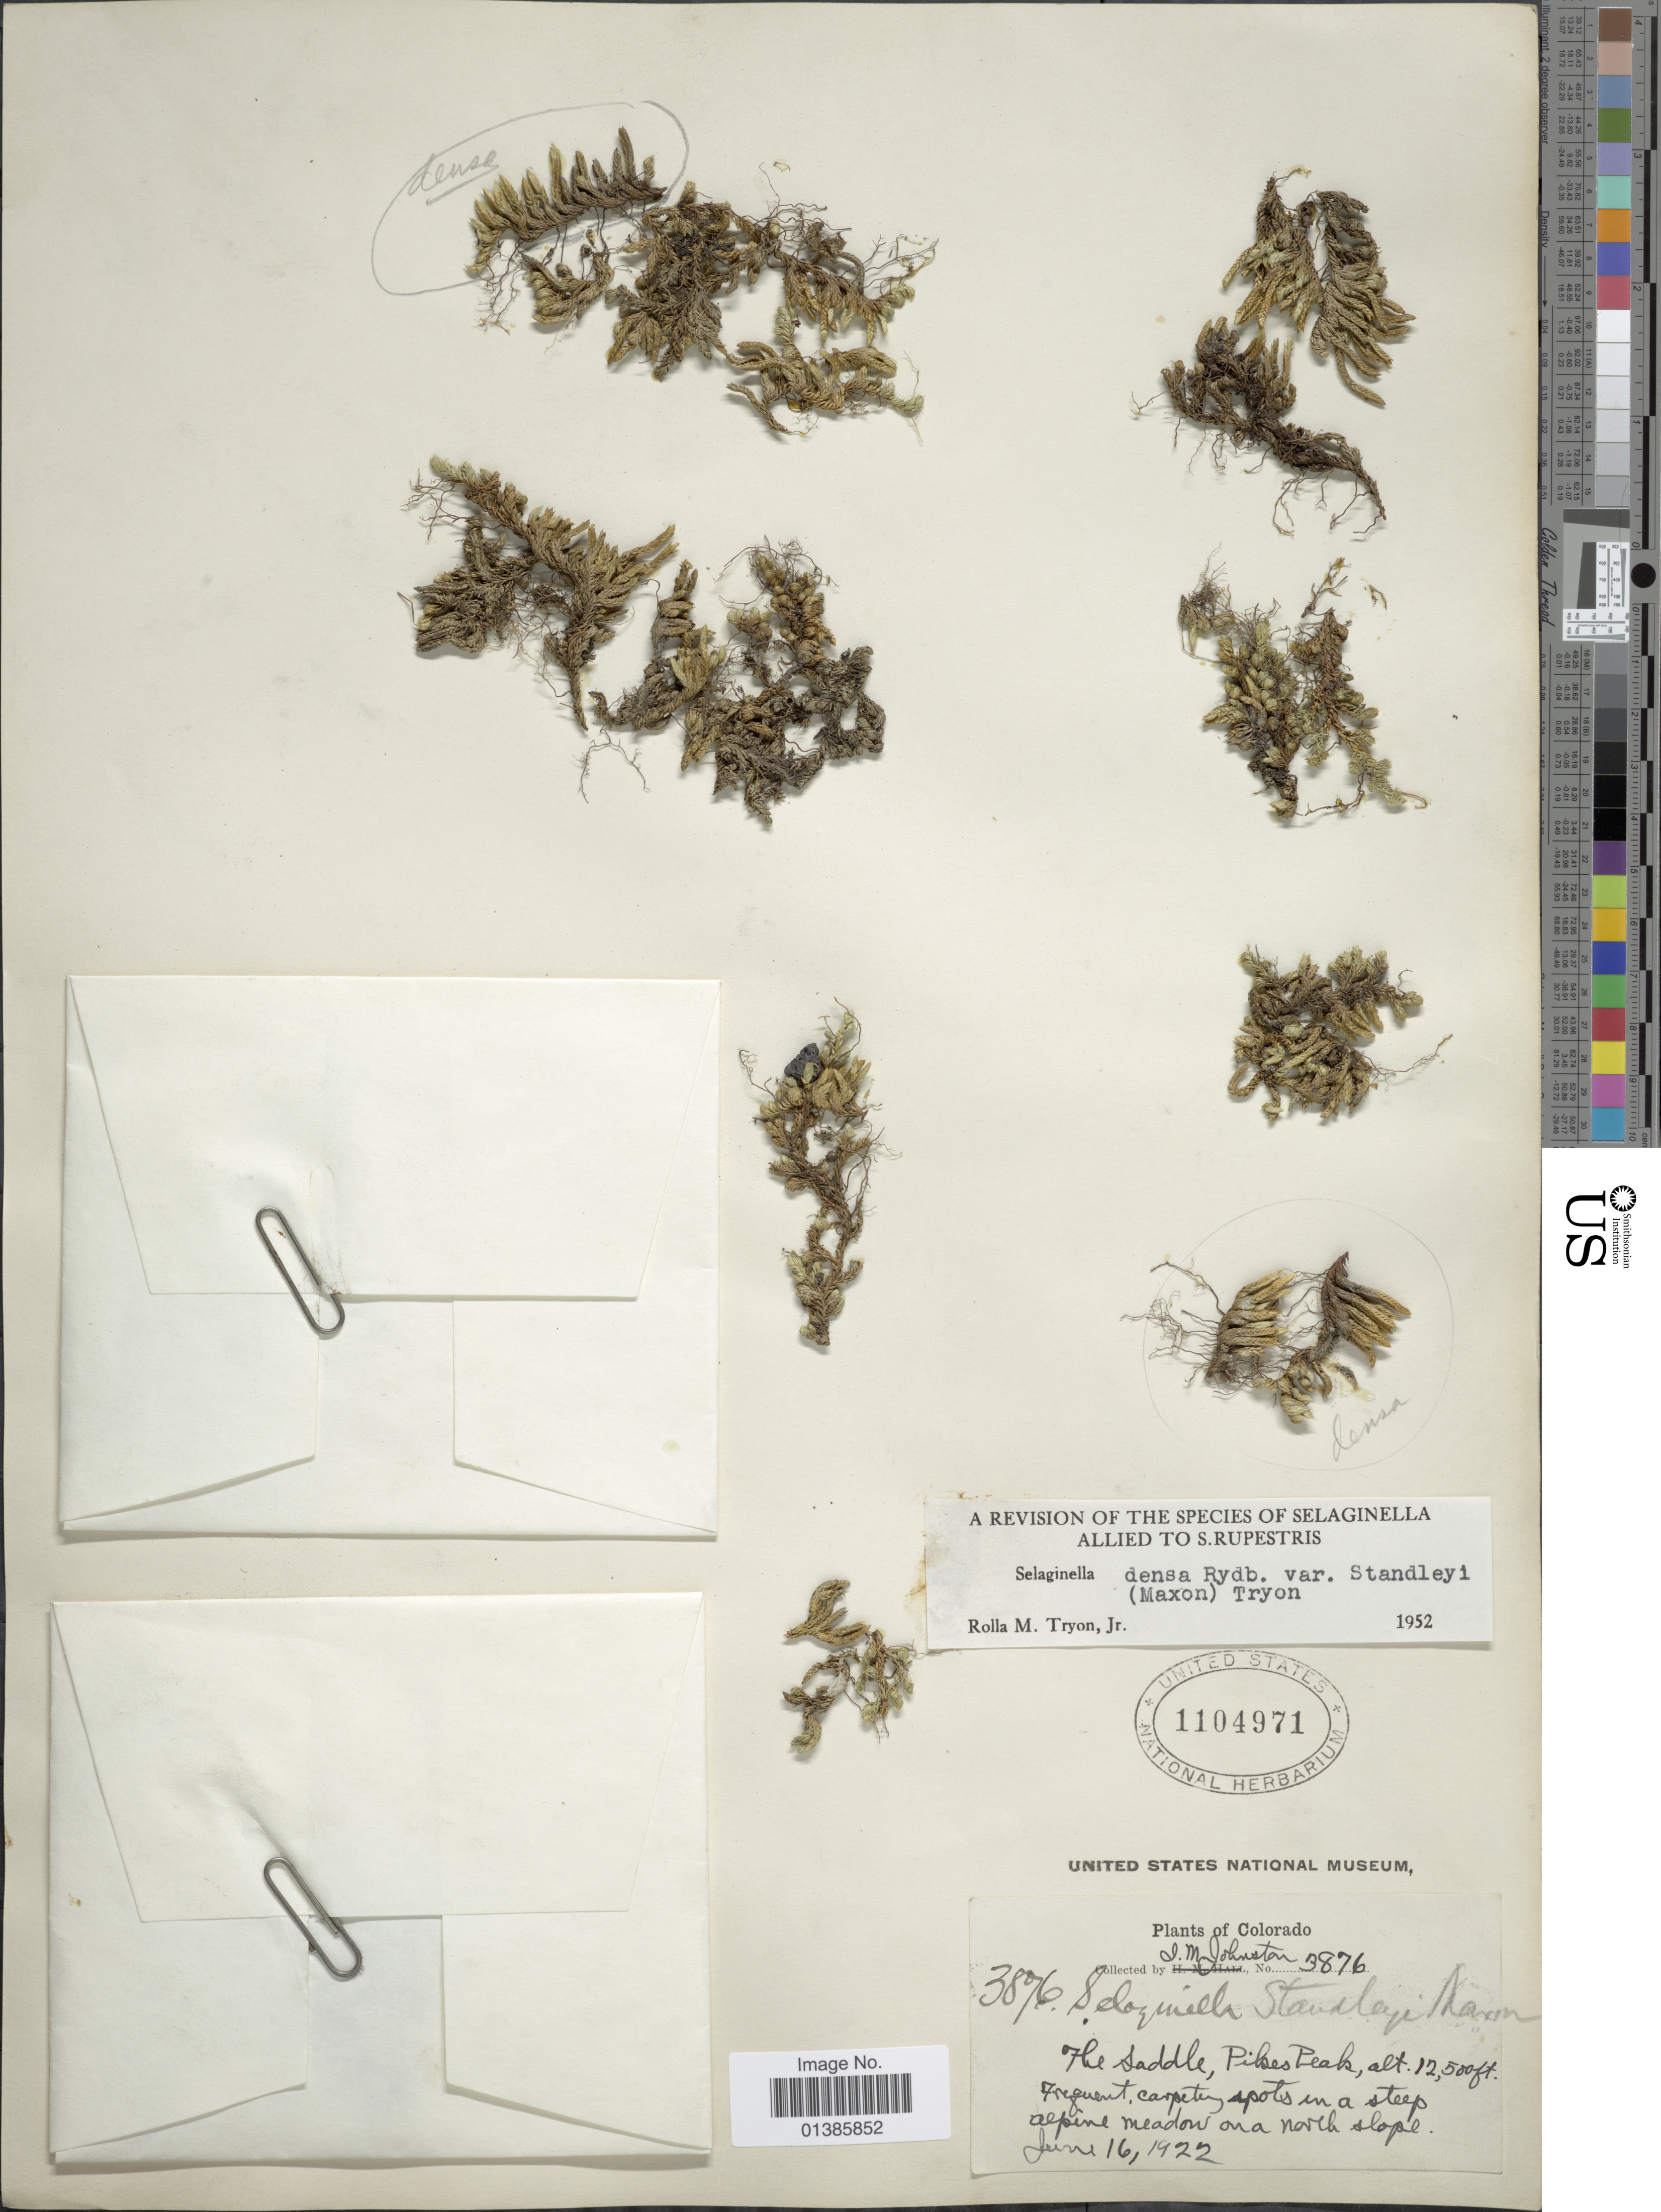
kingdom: Plantae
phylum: Tracheophyta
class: Lycopodiopsida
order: Selaginellales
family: Selaginellaceae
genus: Selaginella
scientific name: Selaginella densa var. standleyi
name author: (Maxon) R.M. Tryon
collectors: I.M. Johnston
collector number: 3876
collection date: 1922-06-16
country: United States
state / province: Colorado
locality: The saddle, Pikes Peak.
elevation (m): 3810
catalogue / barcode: US 1104971